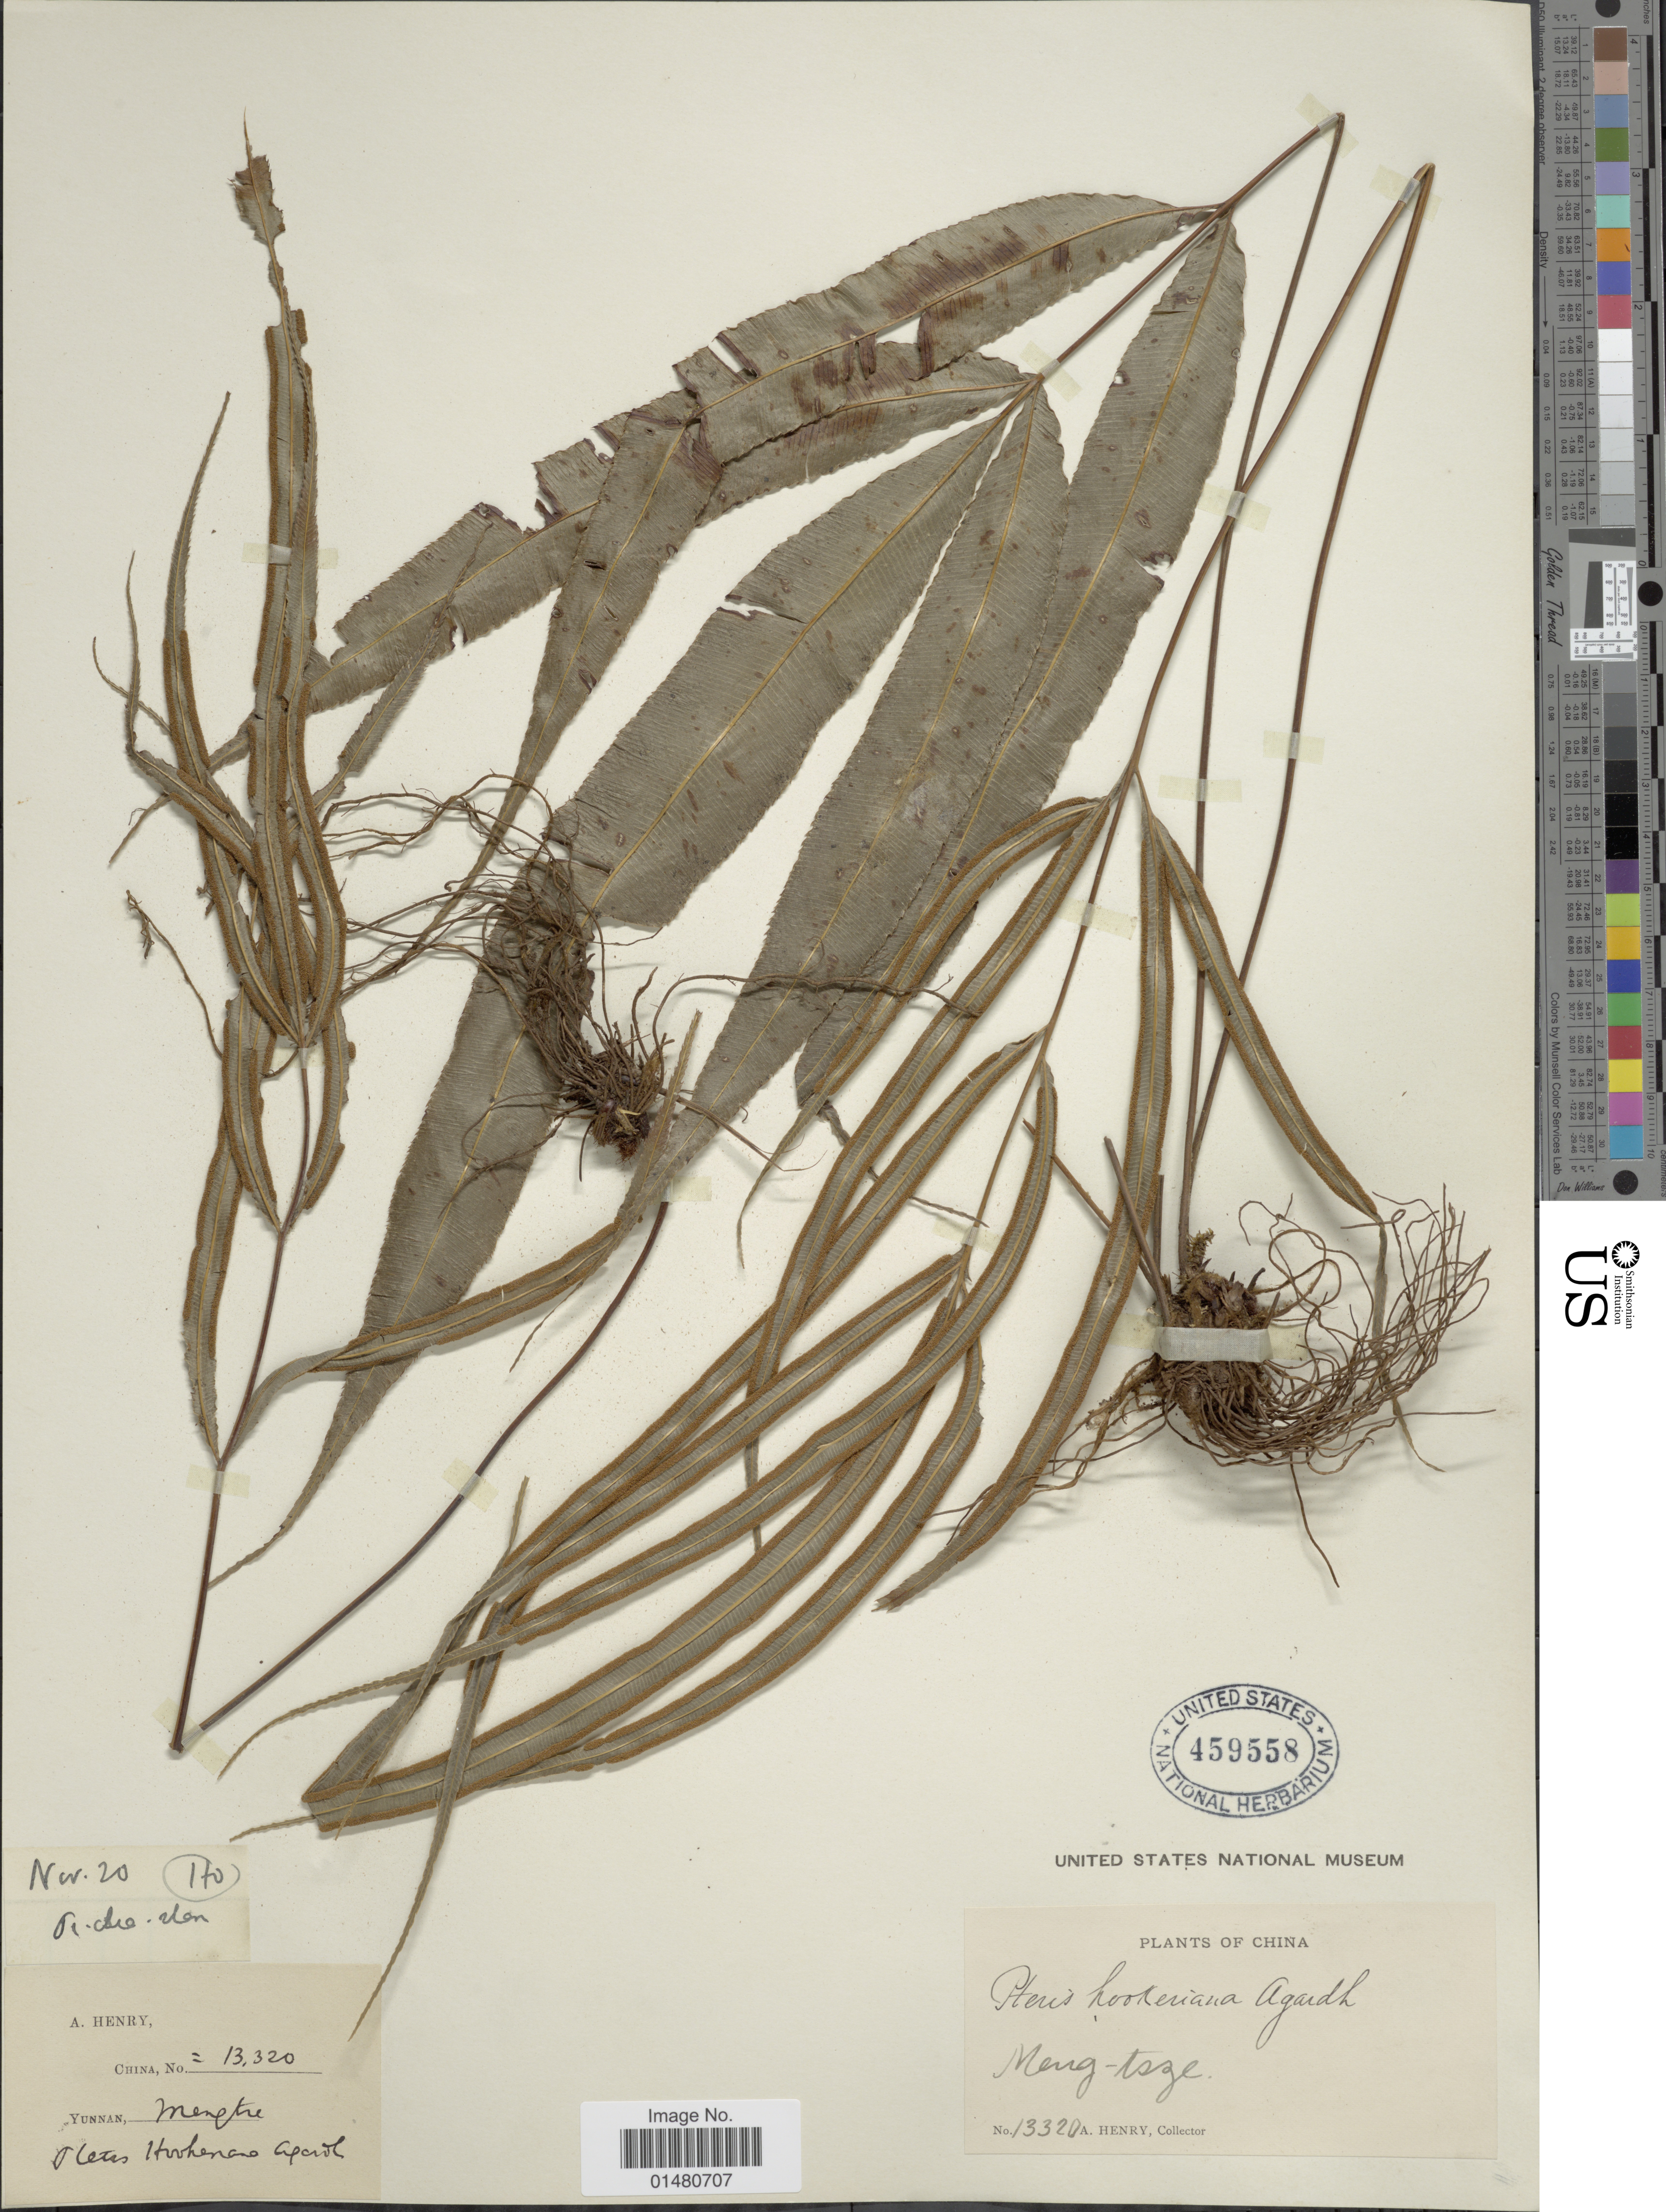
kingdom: Plantae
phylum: Tracheophyta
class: Polypodiopsida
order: Polypodiales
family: Pteridaceae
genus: Pteris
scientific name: Pteris hookeriana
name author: J. Agardh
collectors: A. Henry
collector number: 13320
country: China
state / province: Yunnan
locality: Meng-tze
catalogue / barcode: US 459558